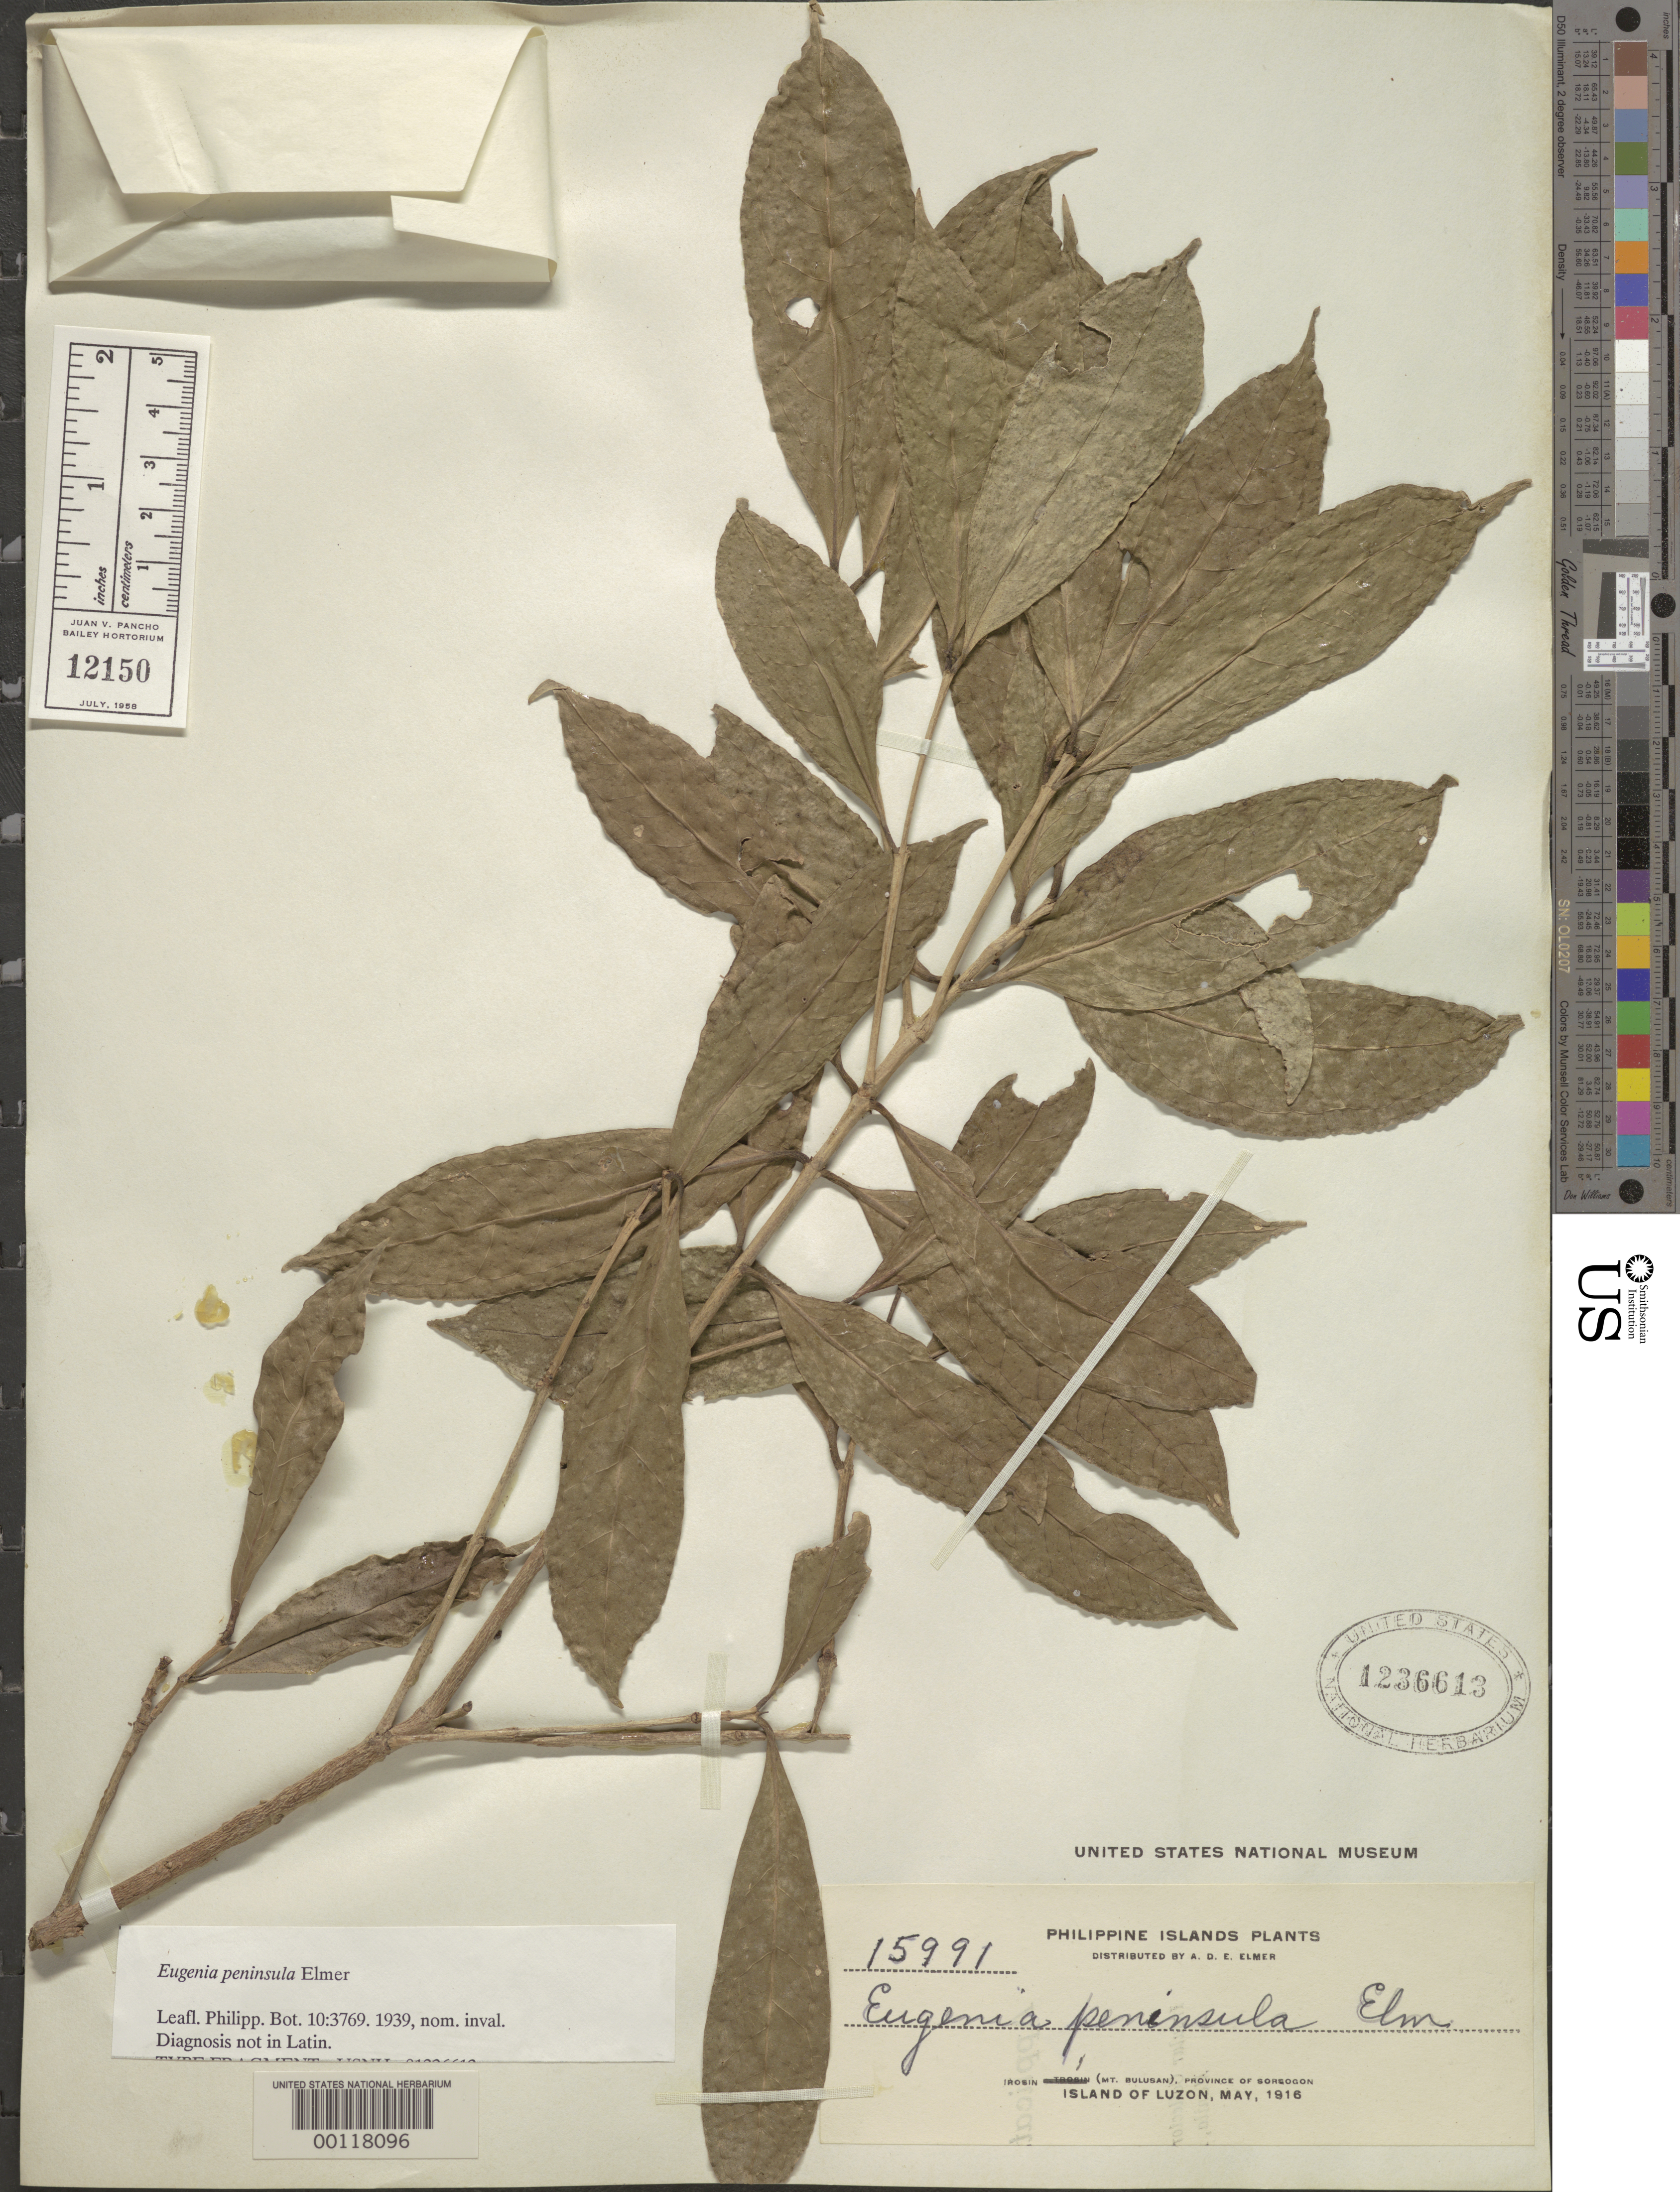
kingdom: Plantae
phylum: Tracheophyta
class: Magnoliopsida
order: Myrtales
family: Myrtaceae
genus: Syzygium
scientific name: Syzygium tripinnatum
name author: (Blanco) Merr.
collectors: A. D. E. Elmer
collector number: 15991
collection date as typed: May 1916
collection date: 1916-05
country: Philippines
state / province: Bicol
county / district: Sorsogon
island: Luzon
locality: Irosin (Mt. Bulusan), Province of Sorsogon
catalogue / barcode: US 1236613